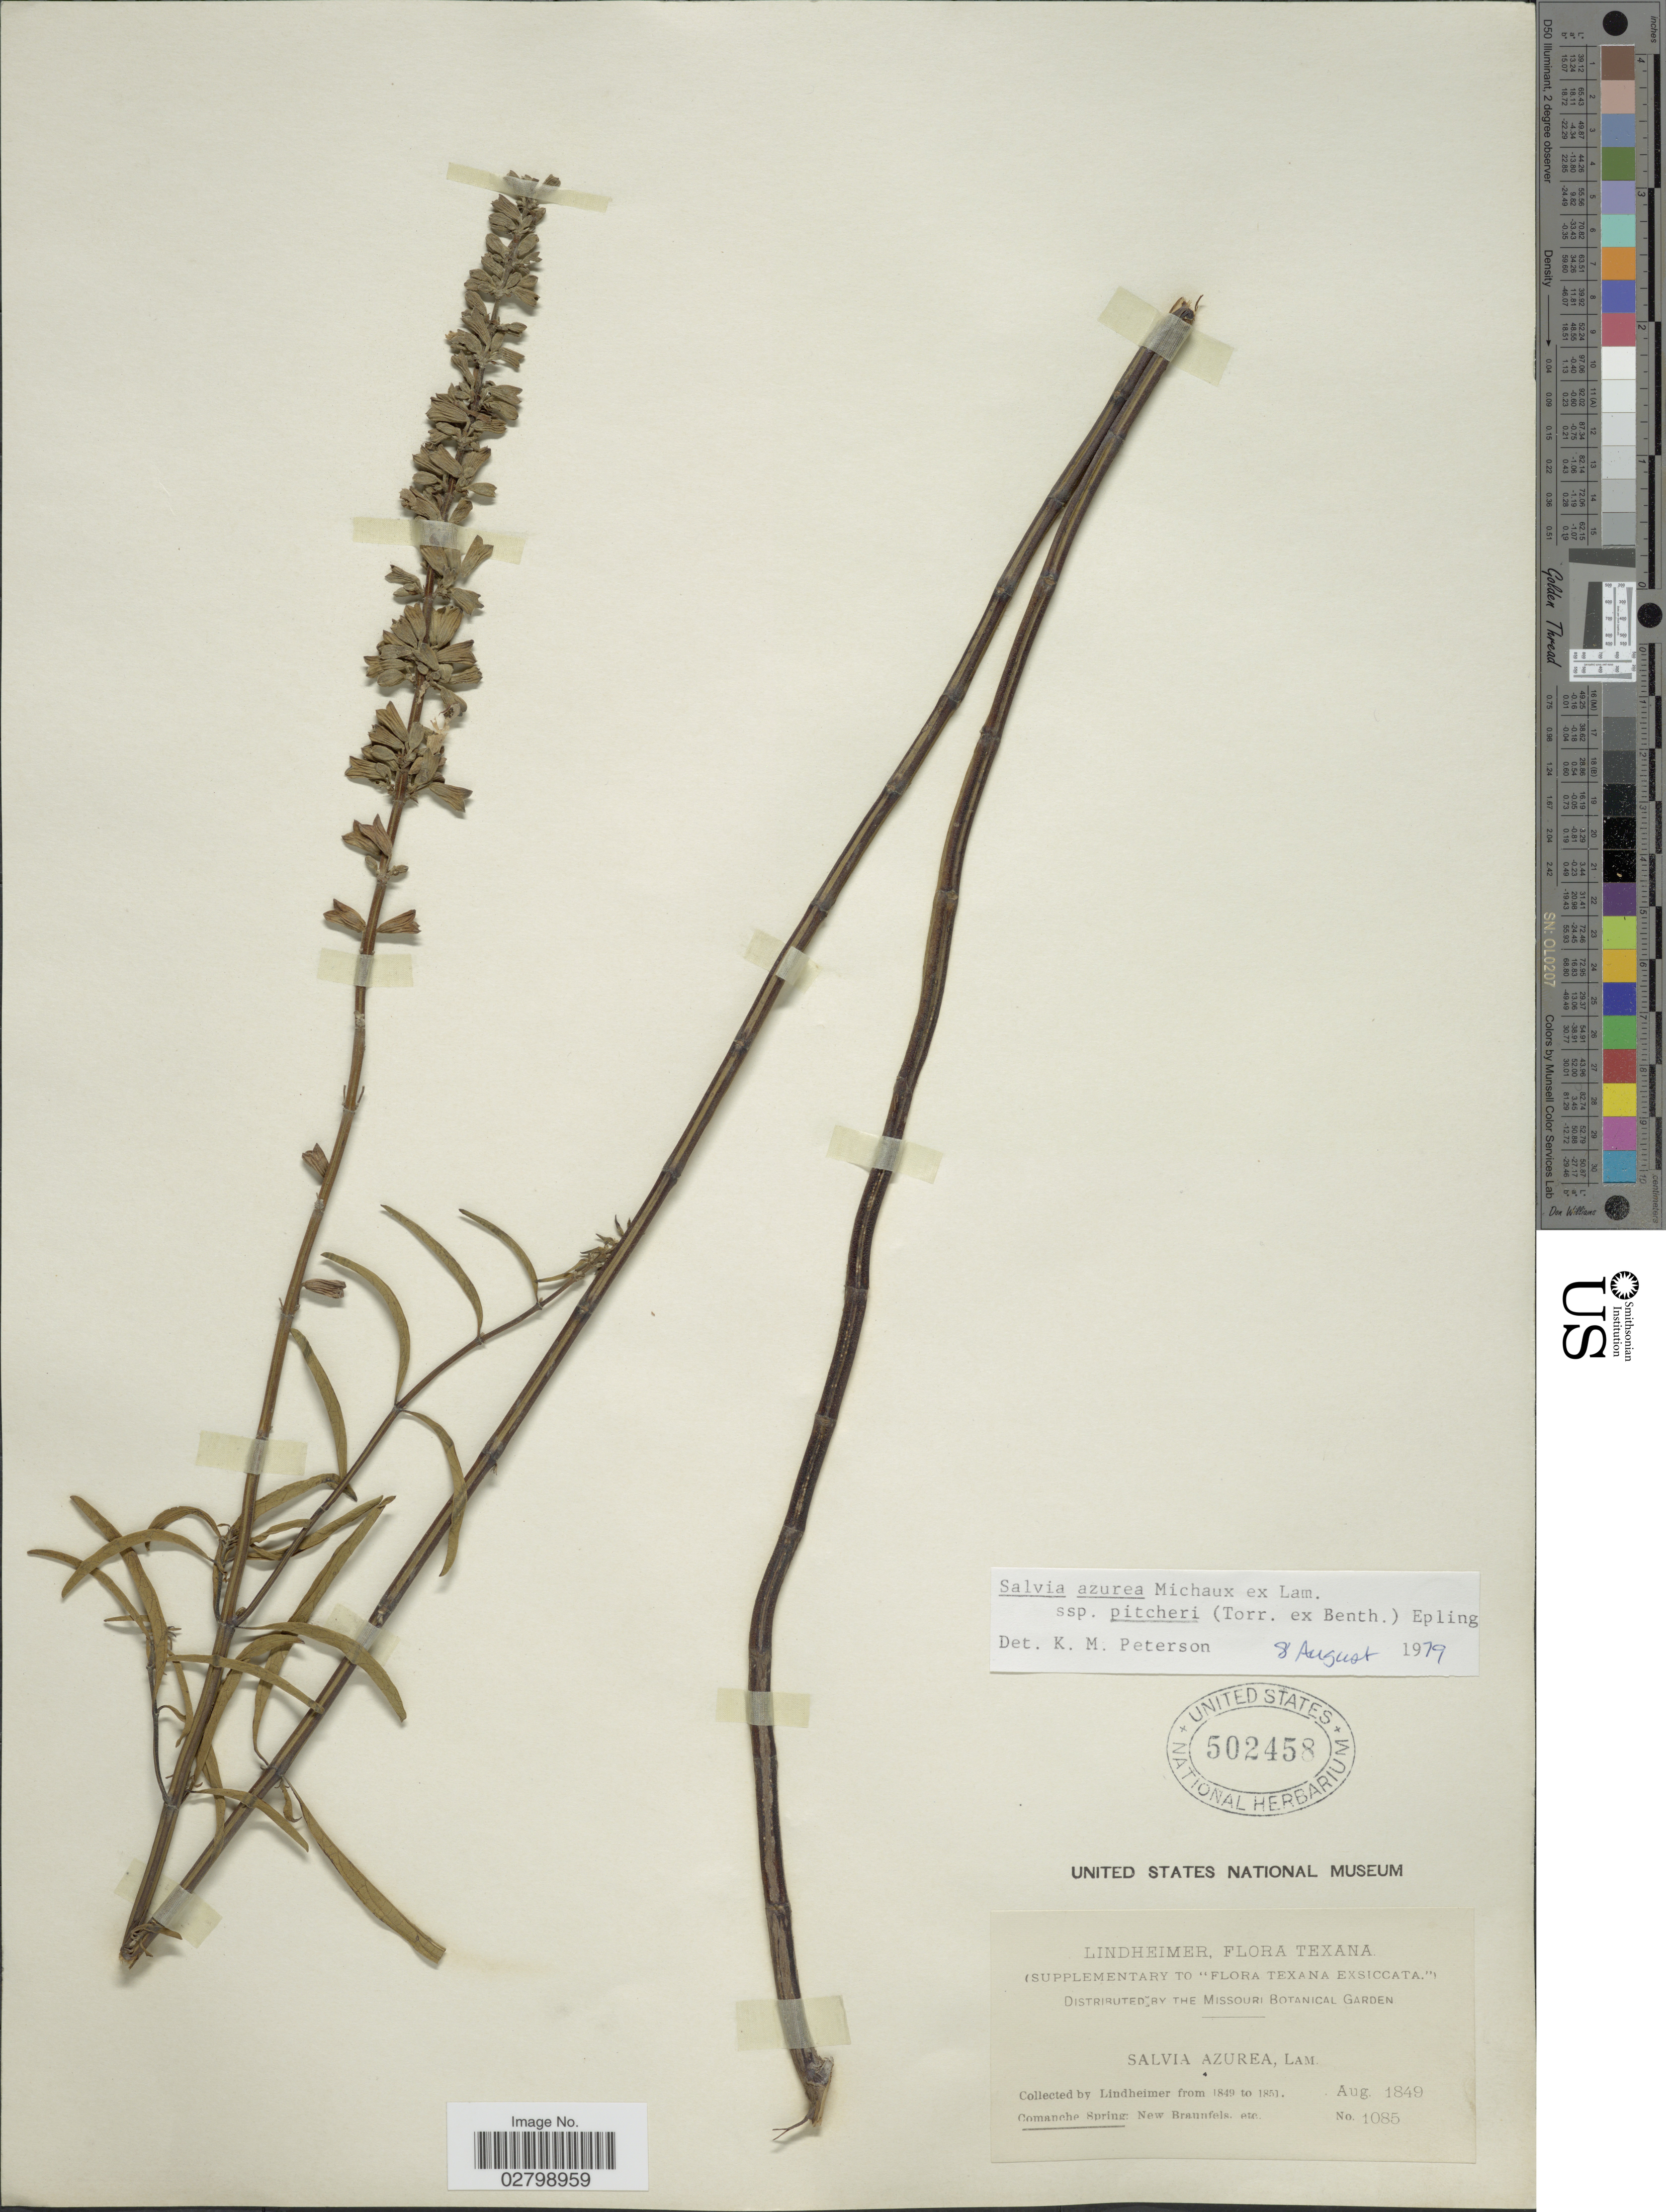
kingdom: Plantae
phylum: Tracheophyta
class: Magnoliopsida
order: Lamiales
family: Lamiaceae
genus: Salvia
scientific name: Salvia azurea subsp. pitcheri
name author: Michx. ex Lam.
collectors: -. Lindheimer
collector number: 1085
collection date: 1849-08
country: United States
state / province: Texas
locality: Comanche Spring: New Braunfels, etc.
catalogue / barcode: US 502458